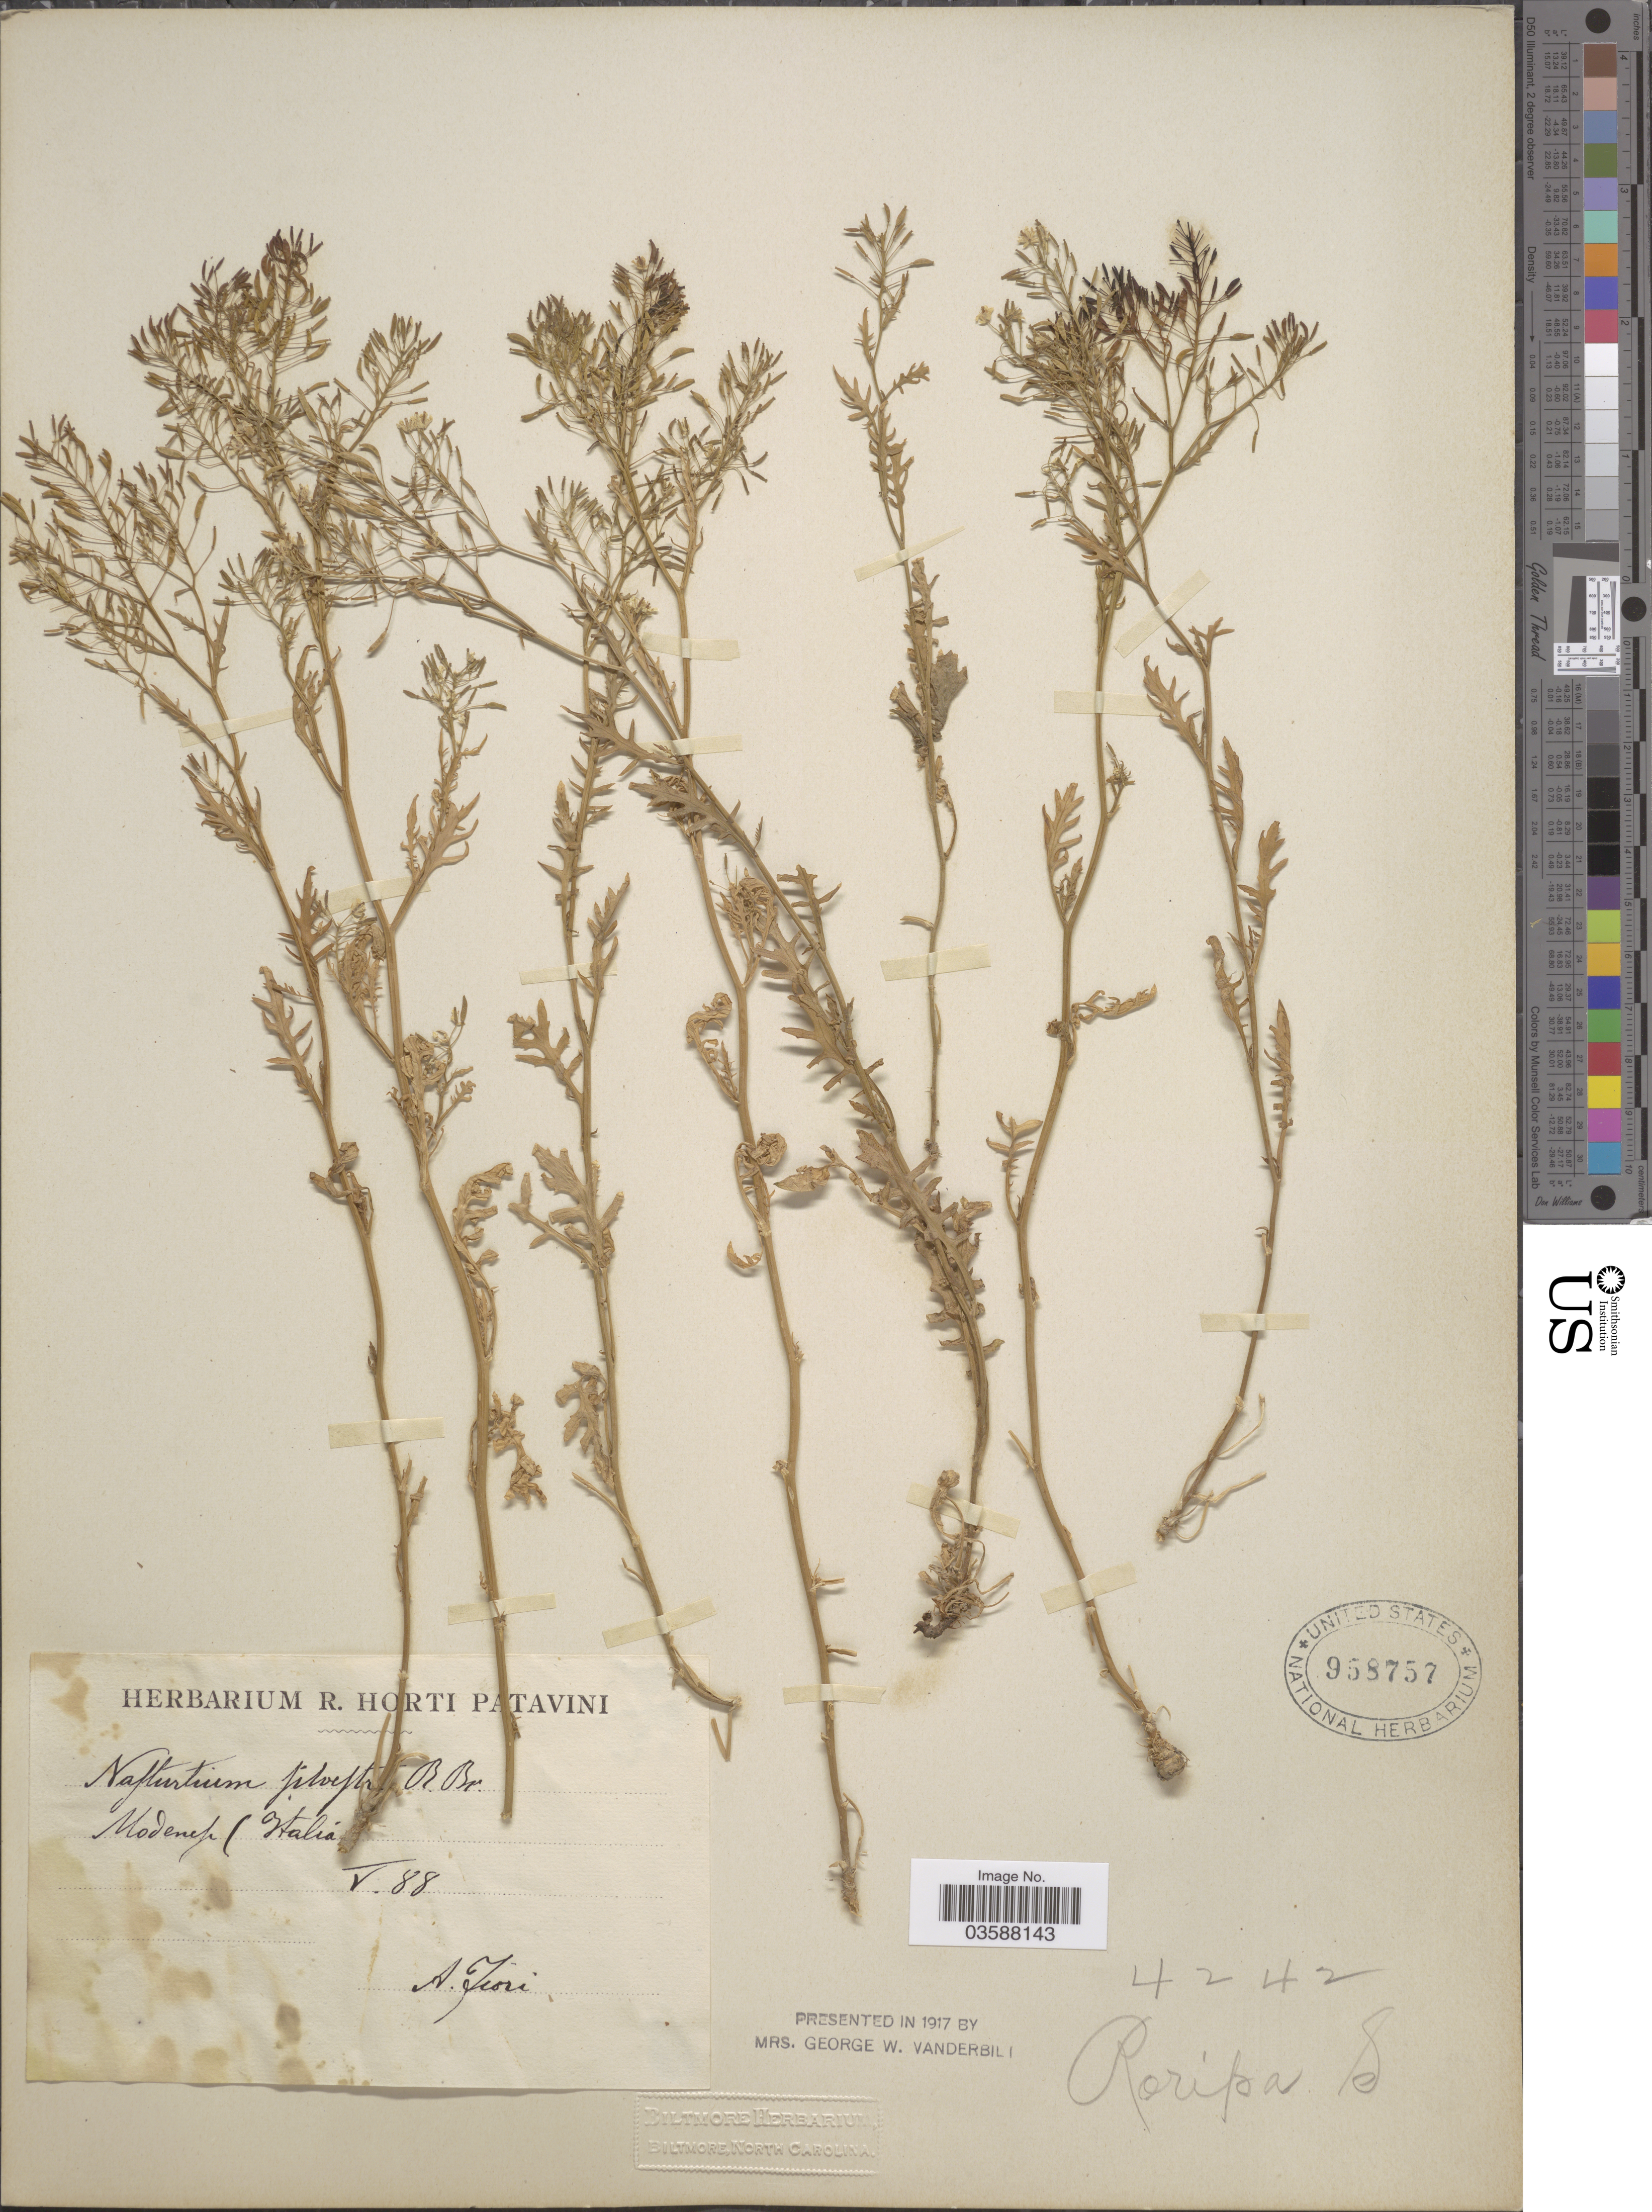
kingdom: Plantae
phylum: Tracheophyta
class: Magnoliopsida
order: Brassicales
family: Brassicaceae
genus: Rorippa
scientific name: Rorippa sylvestris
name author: (L.) Besser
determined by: Strong, M. T., (US), Smithsonian Institution - National Museum of Natural History (UNITED STATES)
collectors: A. Fiori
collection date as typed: Transcribed d/m/y: /5/88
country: Italy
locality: Modensi.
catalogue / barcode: US 958757